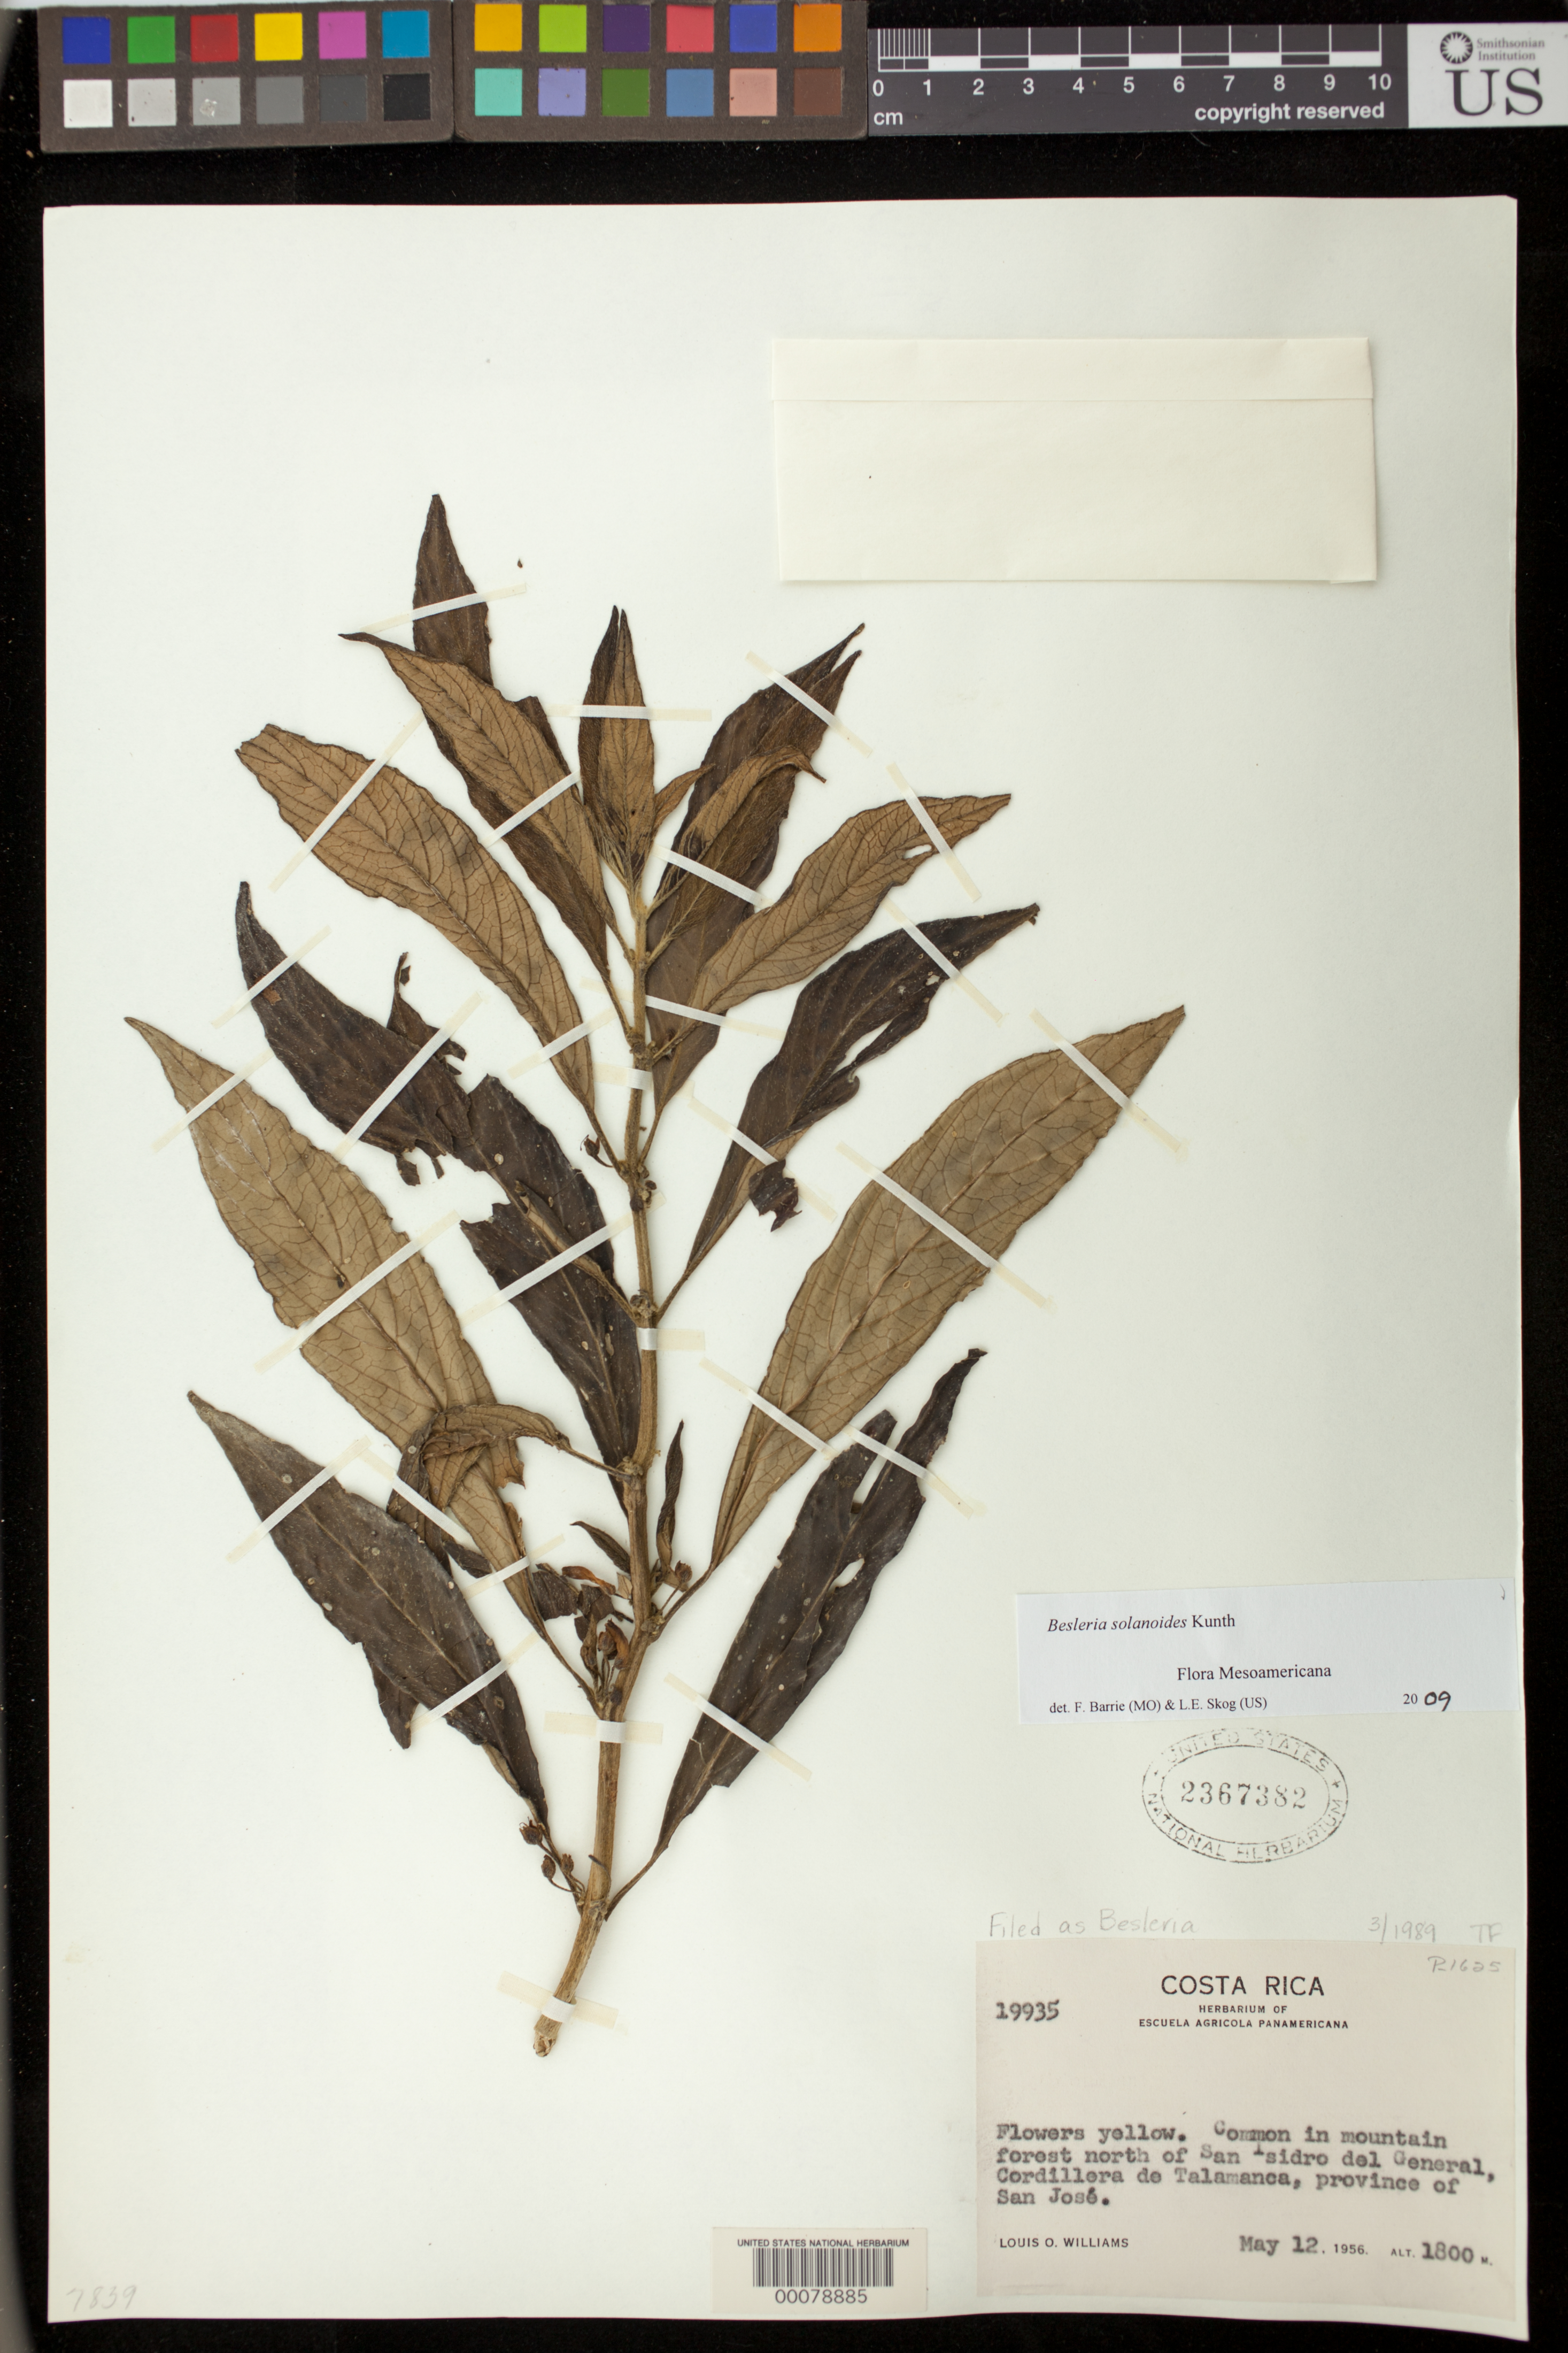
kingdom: Plantae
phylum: Tracheophyta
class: Magnoliopsida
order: Lamiales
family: Gesneriaceae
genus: Besleria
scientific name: Besleria solanoides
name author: Kunth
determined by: Barrie, F. R.; Skog, Laurence E.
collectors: L. O. Williams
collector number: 19935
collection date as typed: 12 May 1956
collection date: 1956-05-12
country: Costa Rica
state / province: San José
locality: North of San Isidro del General, Cordillera de Talamanca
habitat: Common in mountain forest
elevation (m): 1800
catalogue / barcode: US 2367382